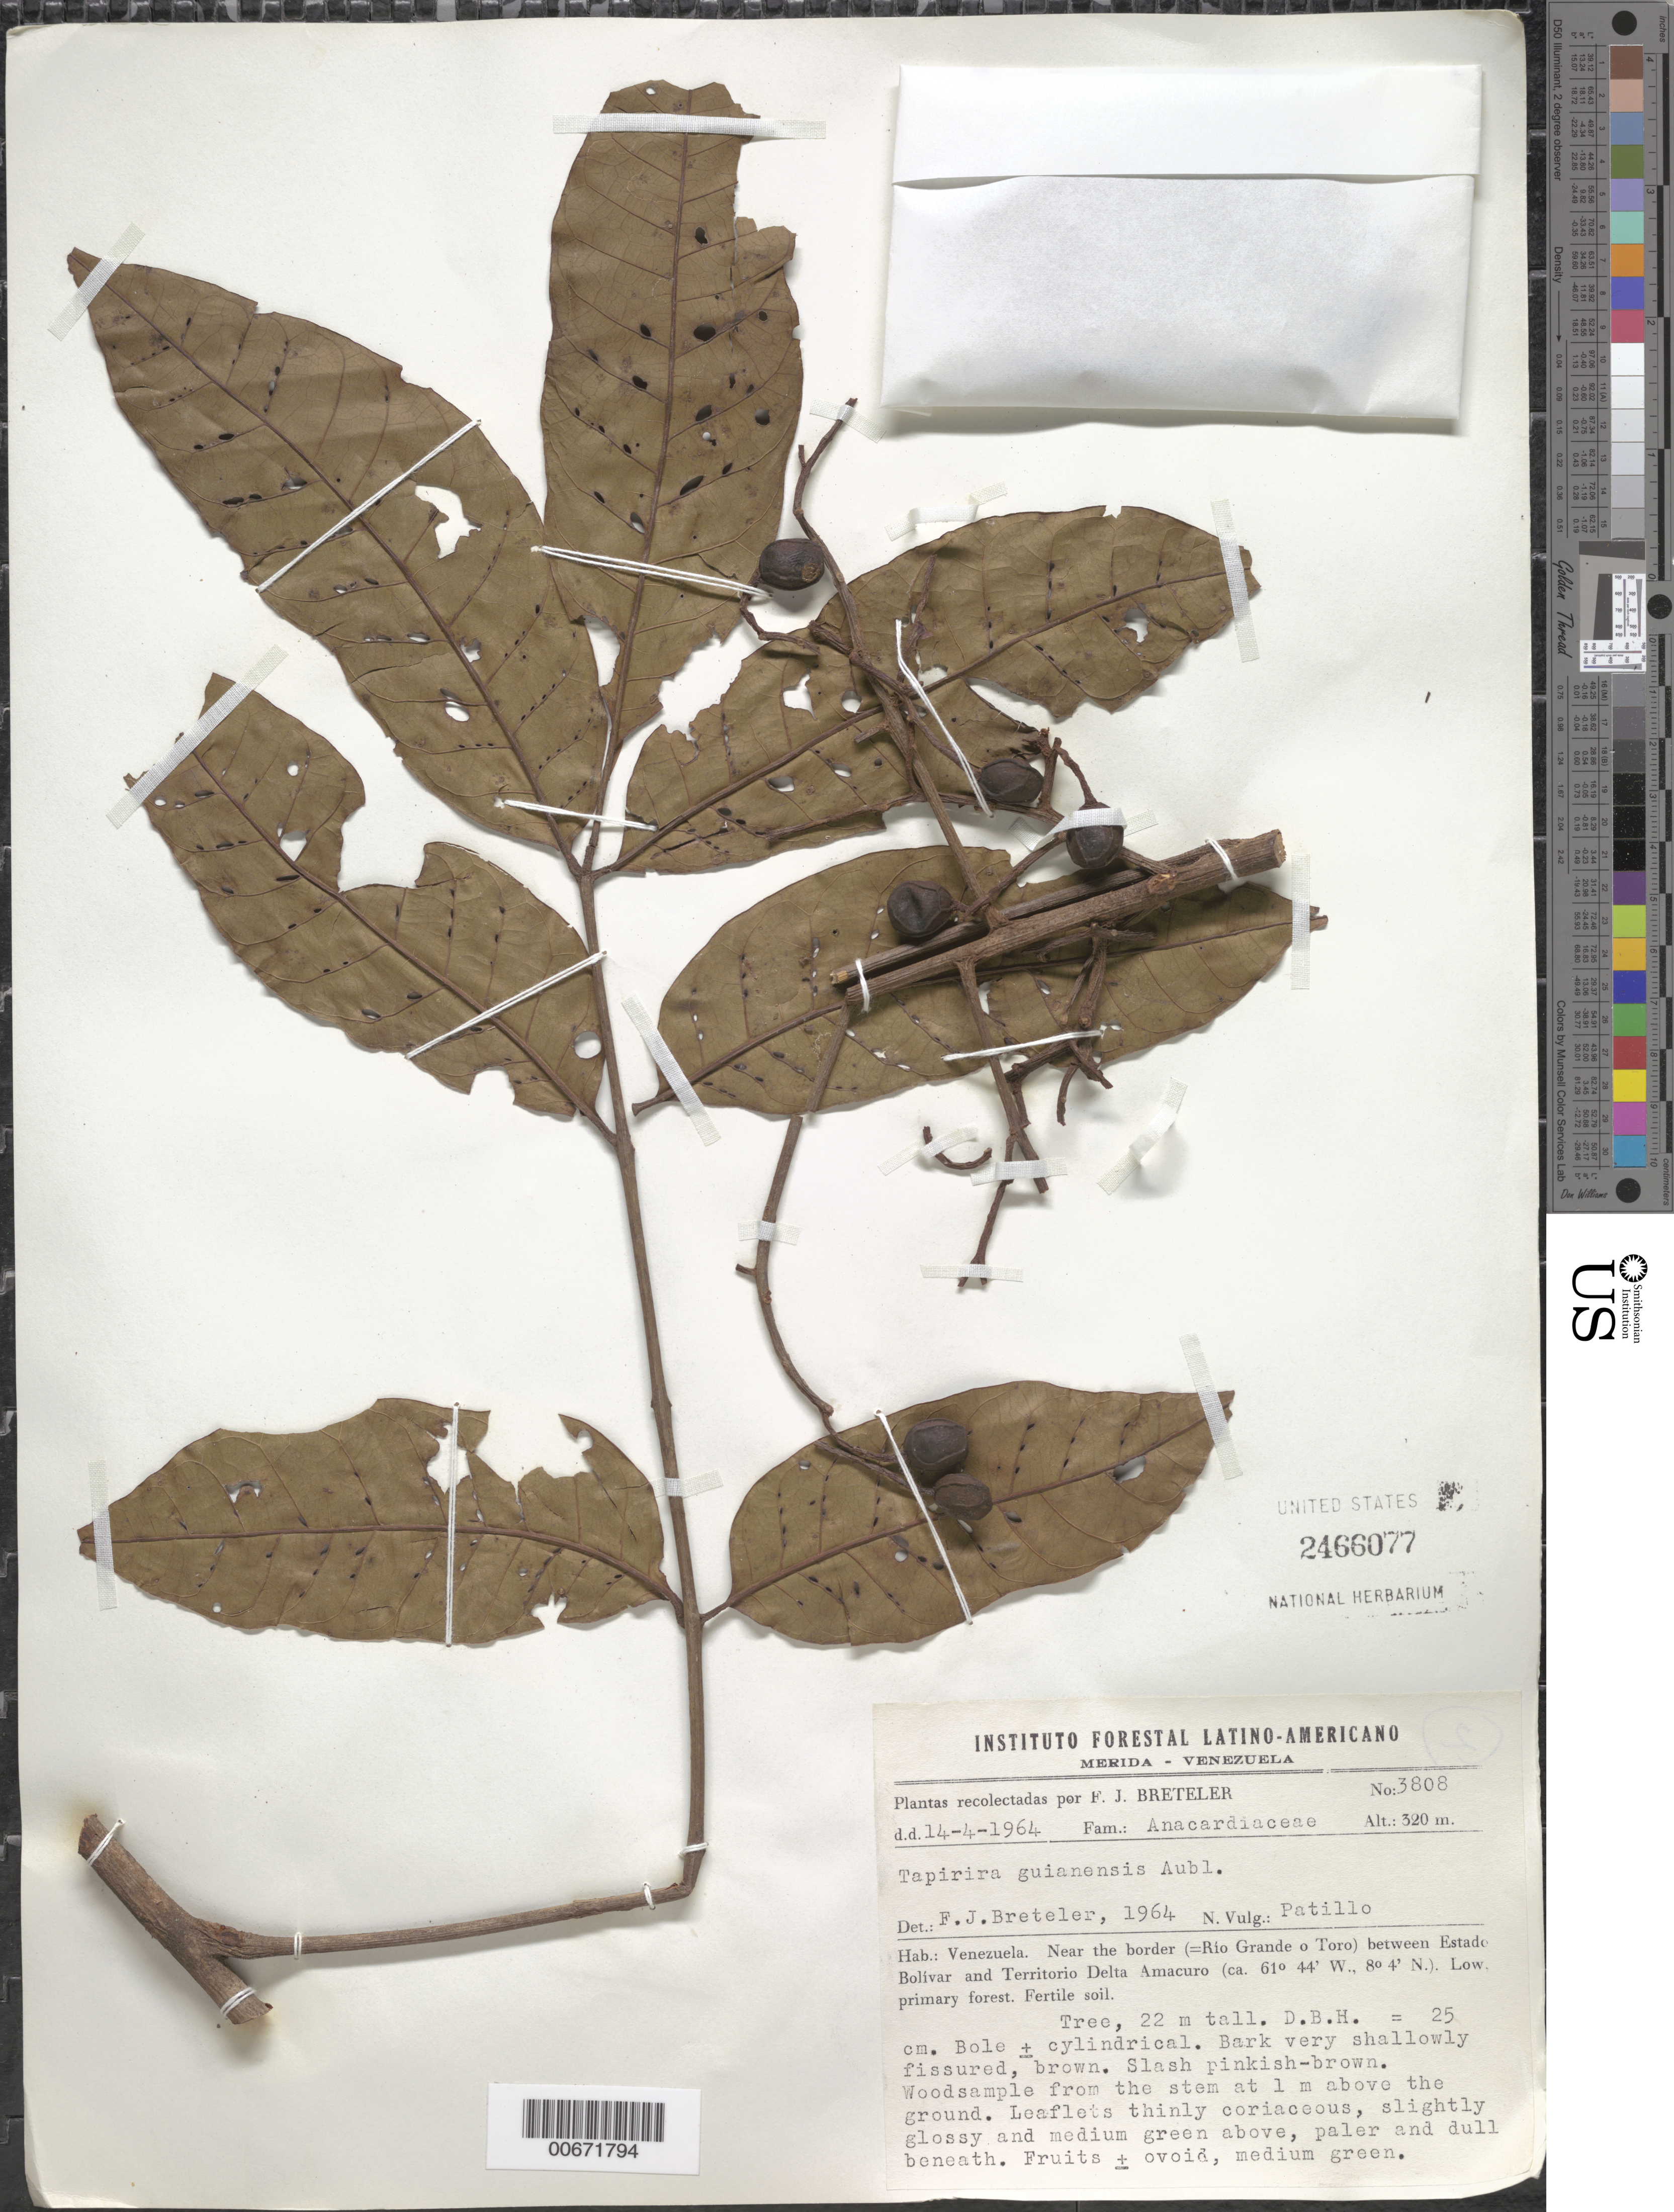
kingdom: Plantae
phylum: Tracheophyta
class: Magnoliopsida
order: Sapindales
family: Anacardiaceae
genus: Tapirira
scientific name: Tapirira guianensis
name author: Aubl.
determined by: Breteler, F. J.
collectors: F. J. Breteler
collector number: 3808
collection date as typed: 14-Apr-64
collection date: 1964-04-14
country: Venezuela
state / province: Bolívar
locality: Río Grande o Toro, near border between Estado Bolívar and Territorío Delta Amacuro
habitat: Lowland primary forest, fertile soil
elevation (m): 320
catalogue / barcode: US 2466077